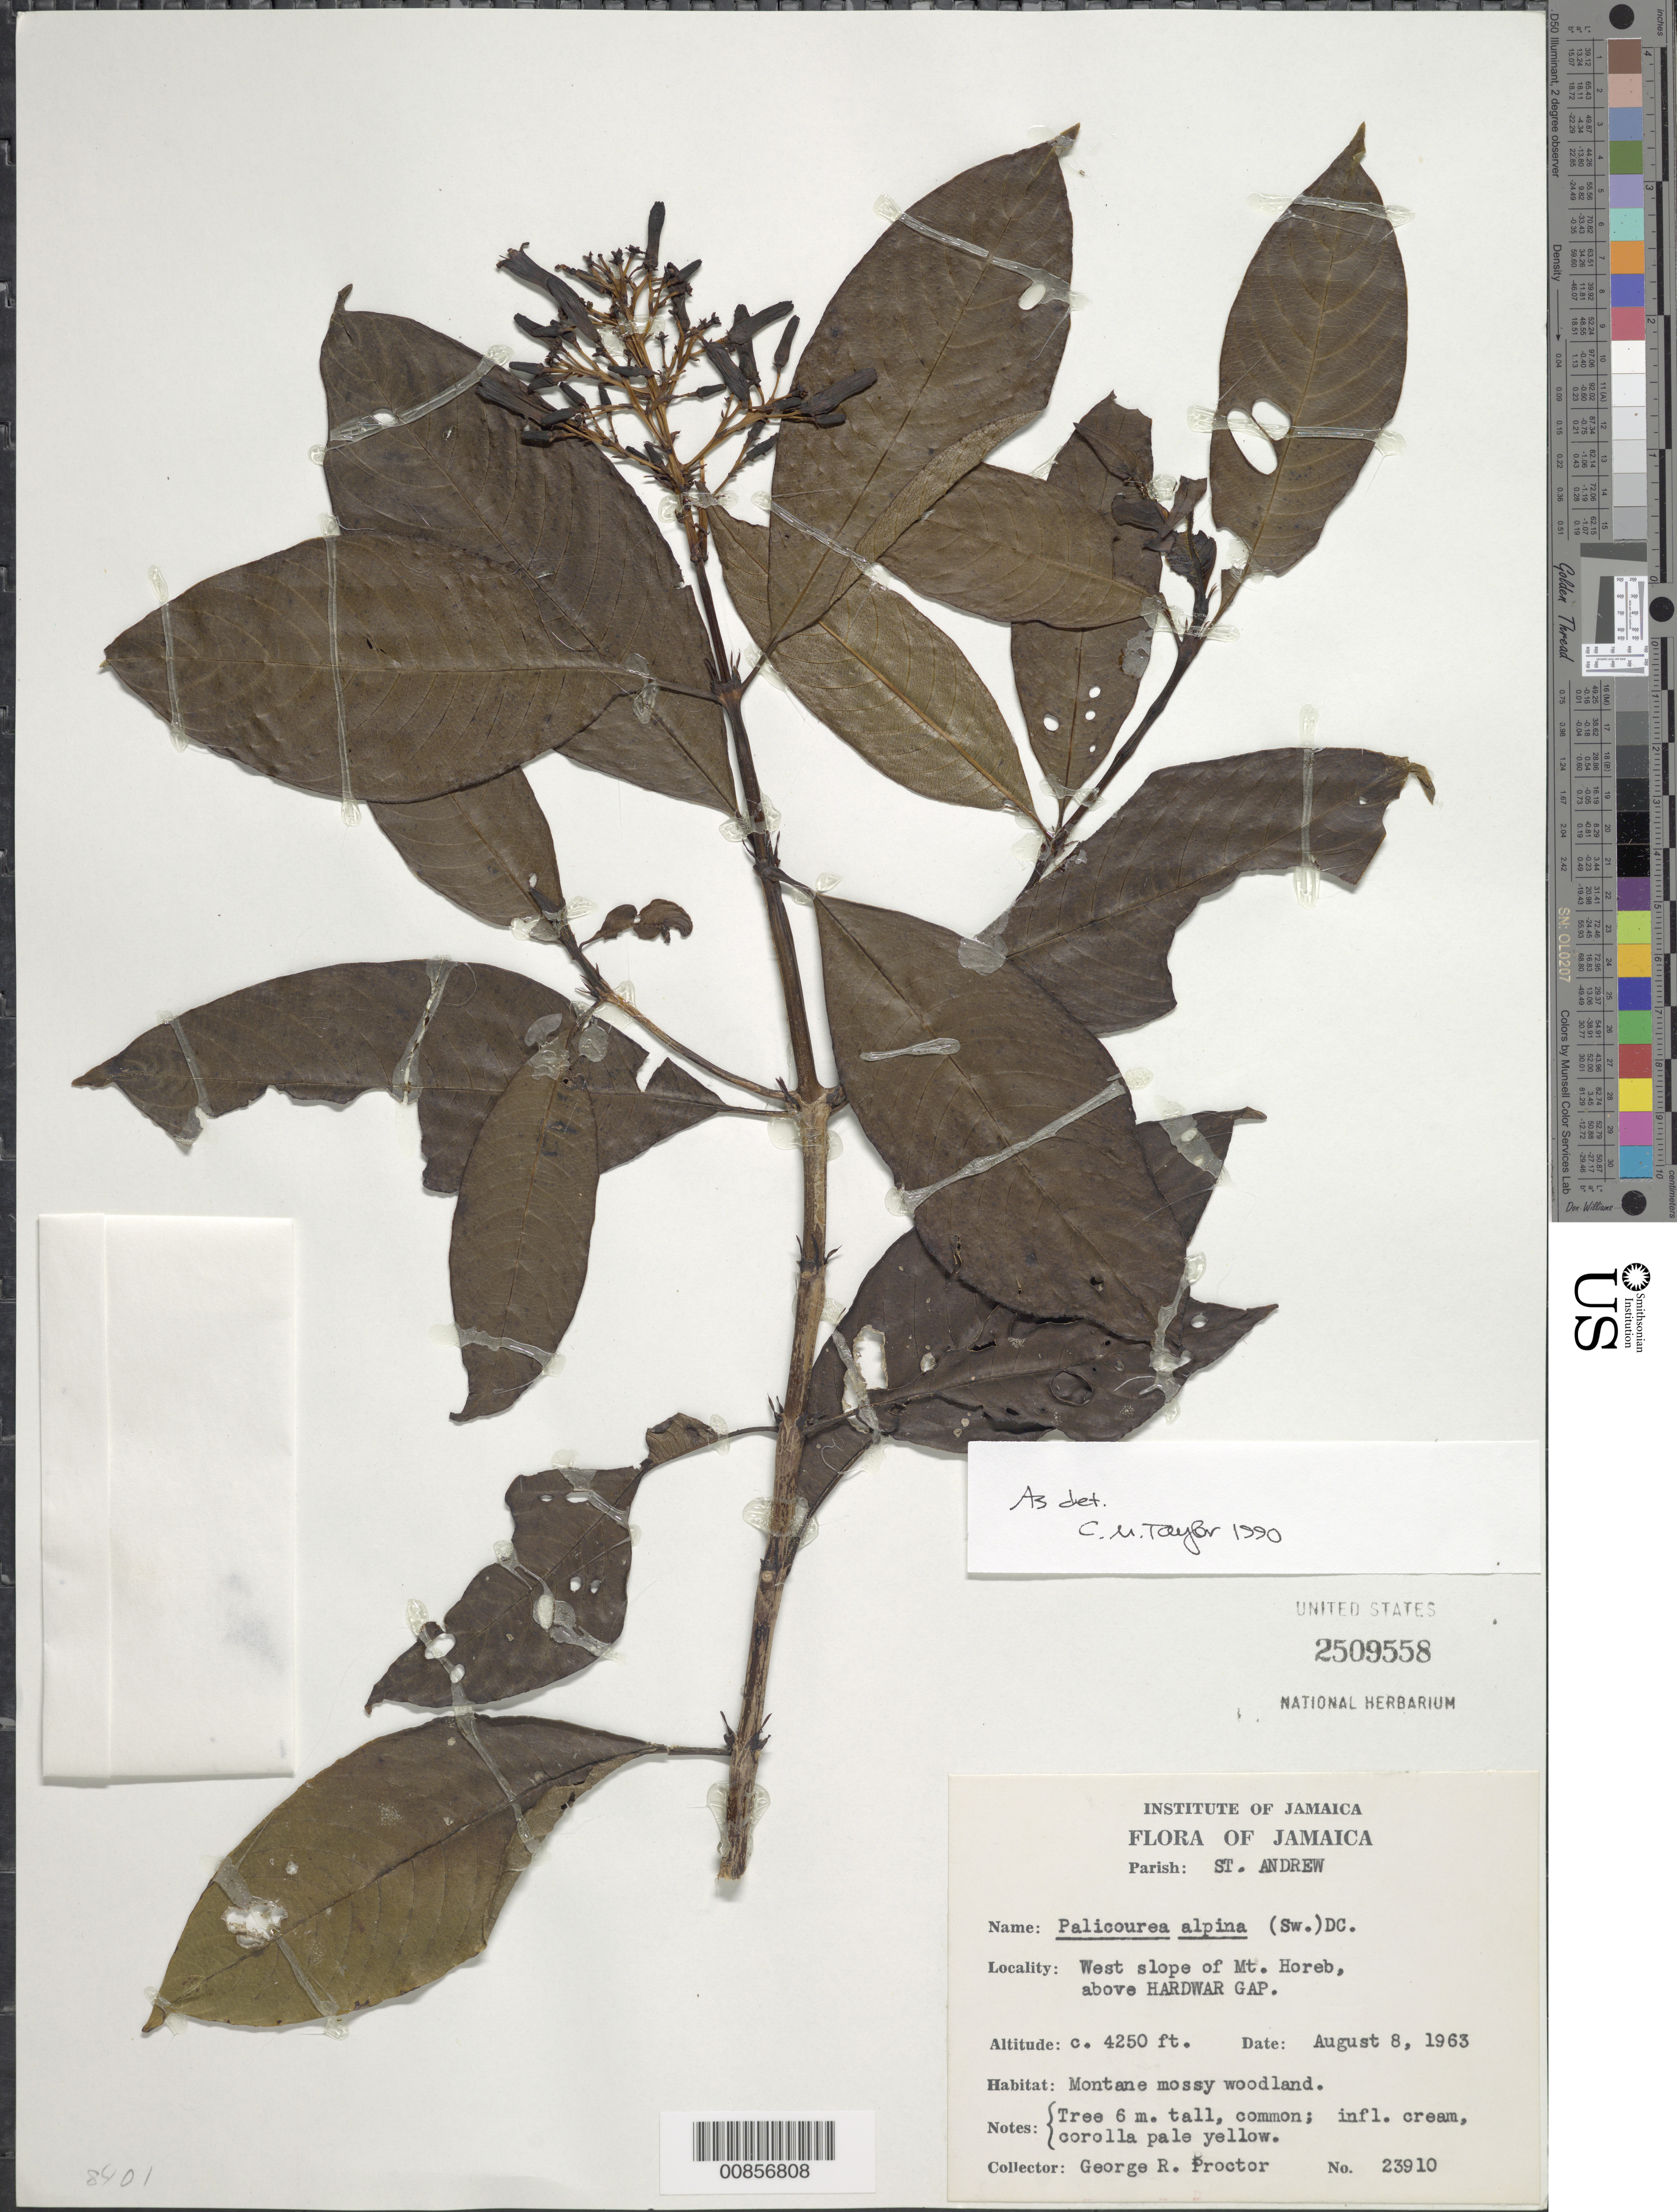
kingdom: Plantae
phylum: Tracheophyta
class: Magnoliopsida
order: Gentianales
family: Rubiaceae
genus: Palicourea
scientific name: Palicourea alpina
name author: (Sw.) DC.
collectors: G. R. Proctor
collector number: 23910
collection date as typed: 08 Aug 1963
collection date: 1963-08-08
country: Jamaica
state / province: Saint Andrew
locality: West slope of Mt. Horeb, above Hardwar Gap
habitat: Montane mossy woodland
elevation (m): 1295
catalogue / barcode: US 2509558